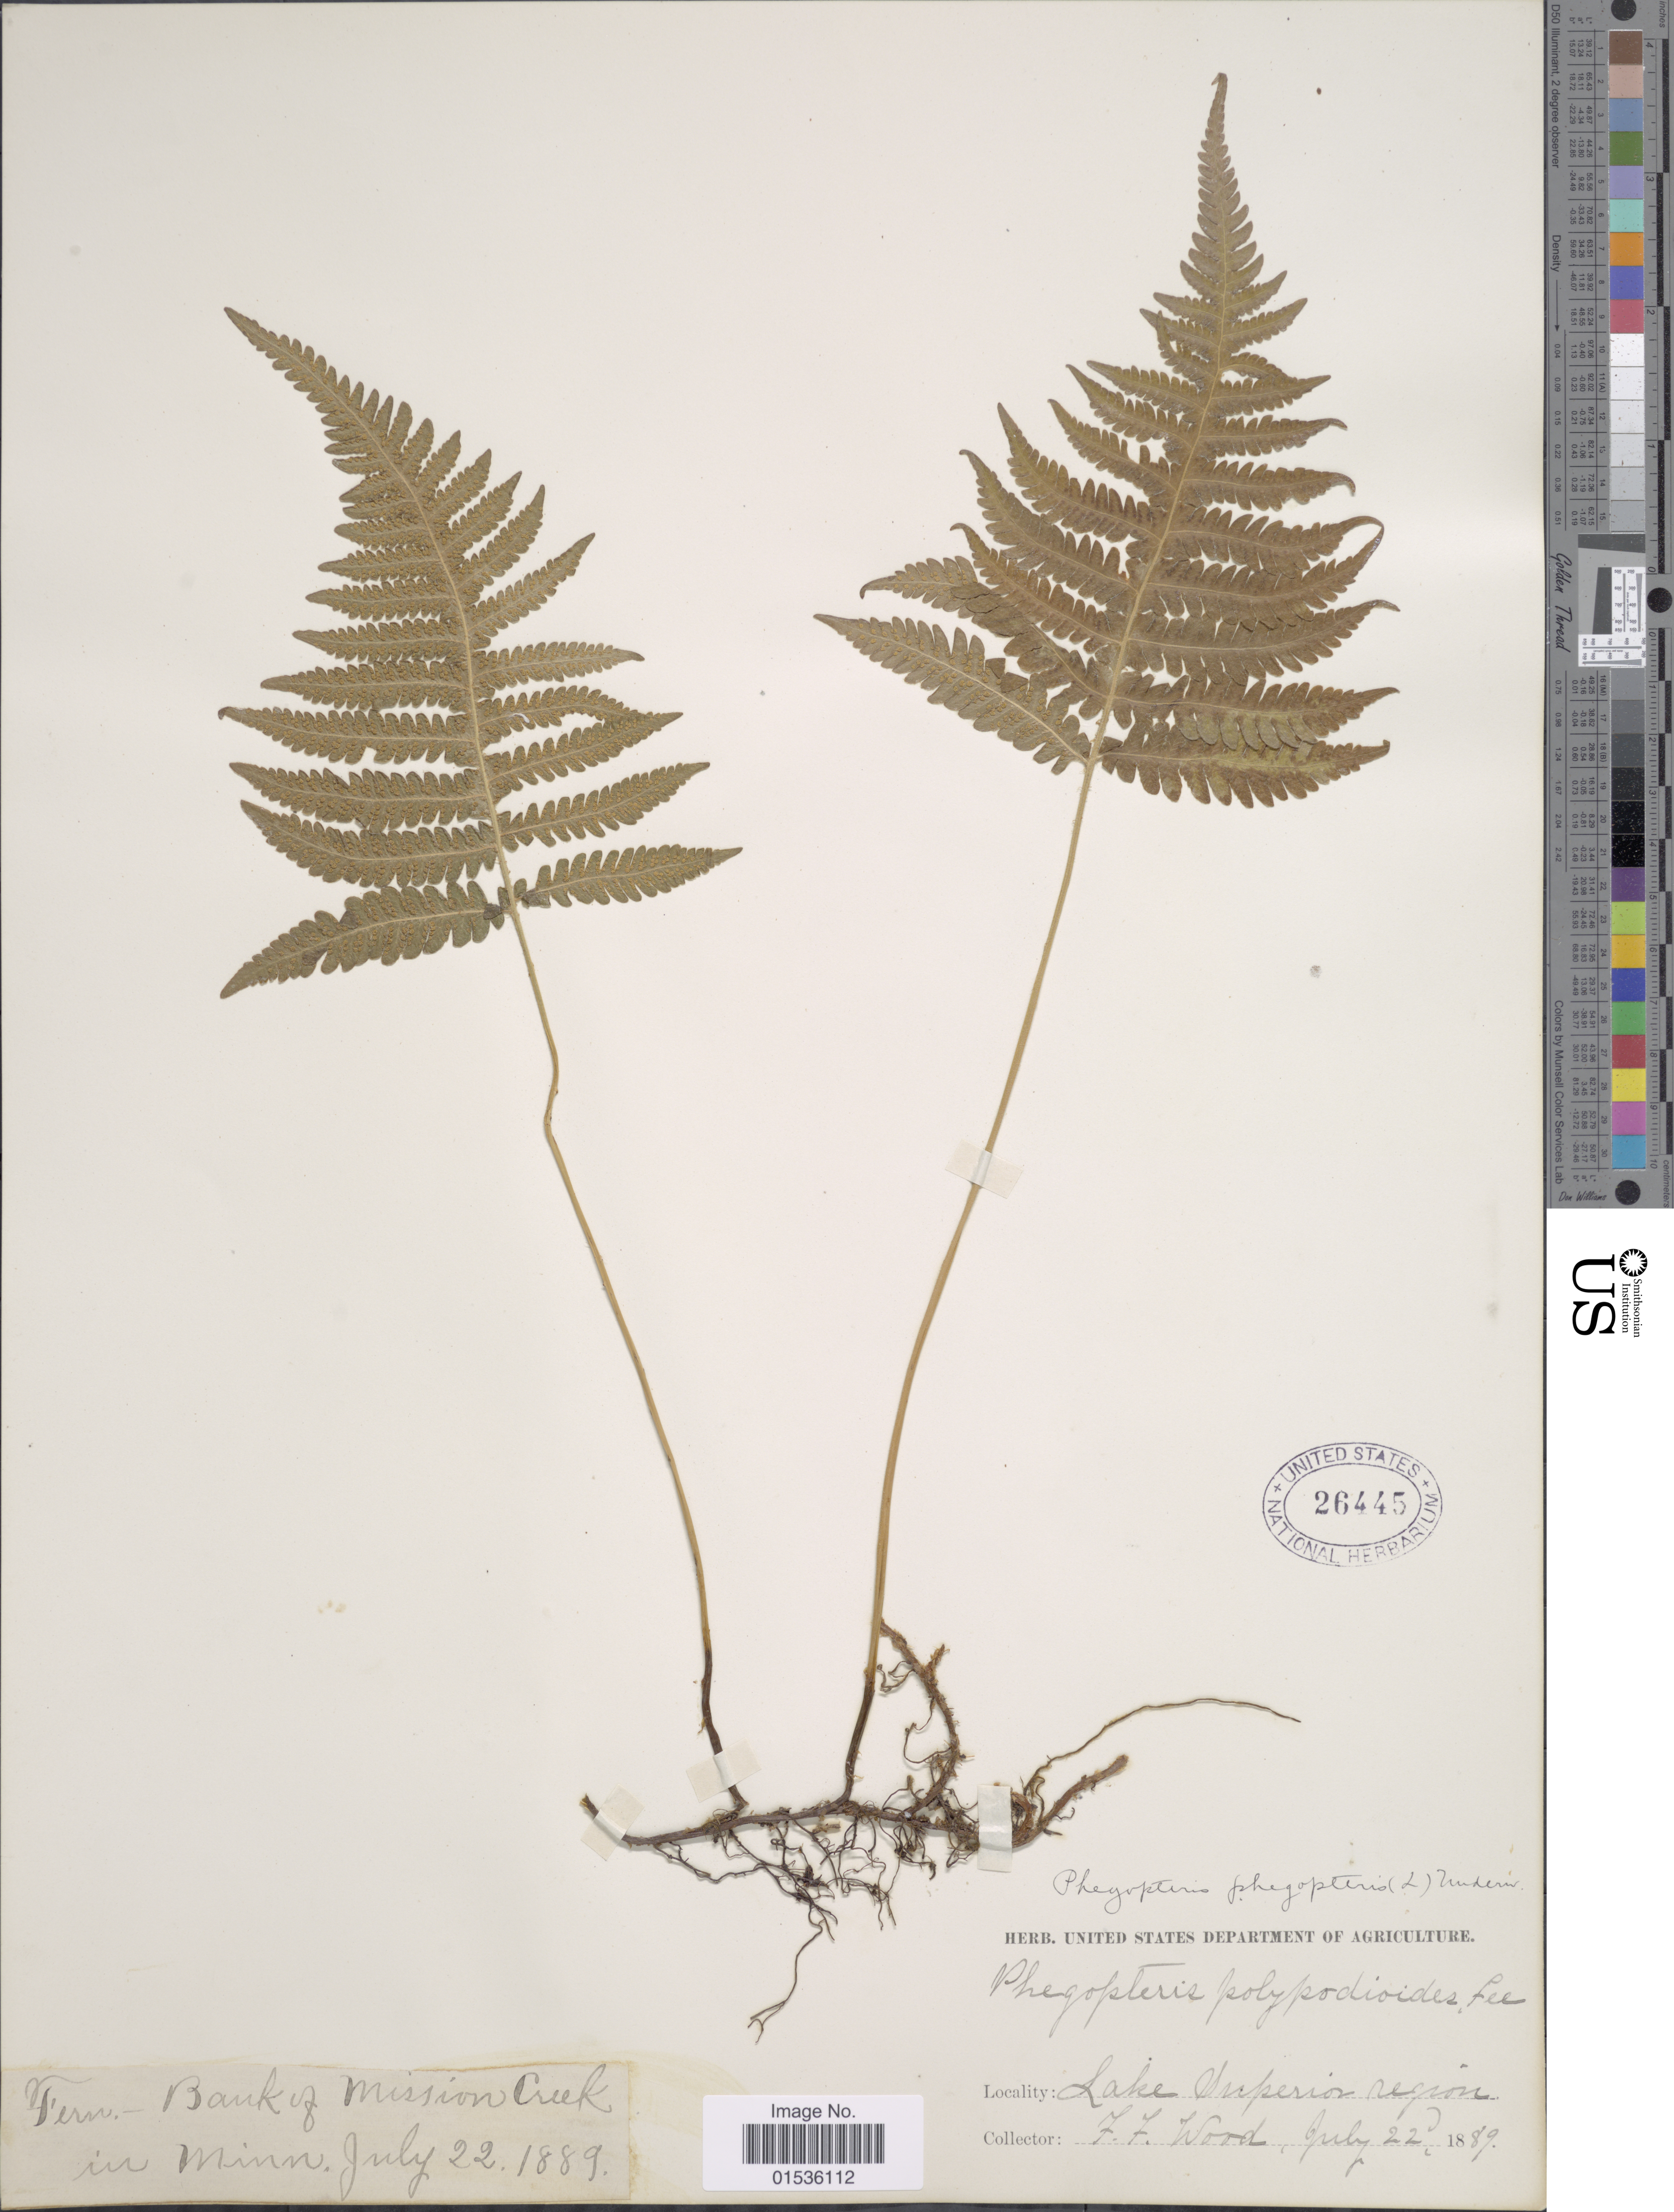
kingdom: Plantae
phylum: Tracheophyta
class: Polypodiopsida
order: Polypodiales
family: Thelypteridaceae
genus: Phegopteris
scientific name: Phegopteris connectilis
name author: (Michx.) Watt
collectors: F. Wood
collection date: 1889-07-22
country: United States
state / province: Minnesota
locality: Bank of Mission Creek, in Minn. Lake Superior region.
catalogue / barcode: US 26445